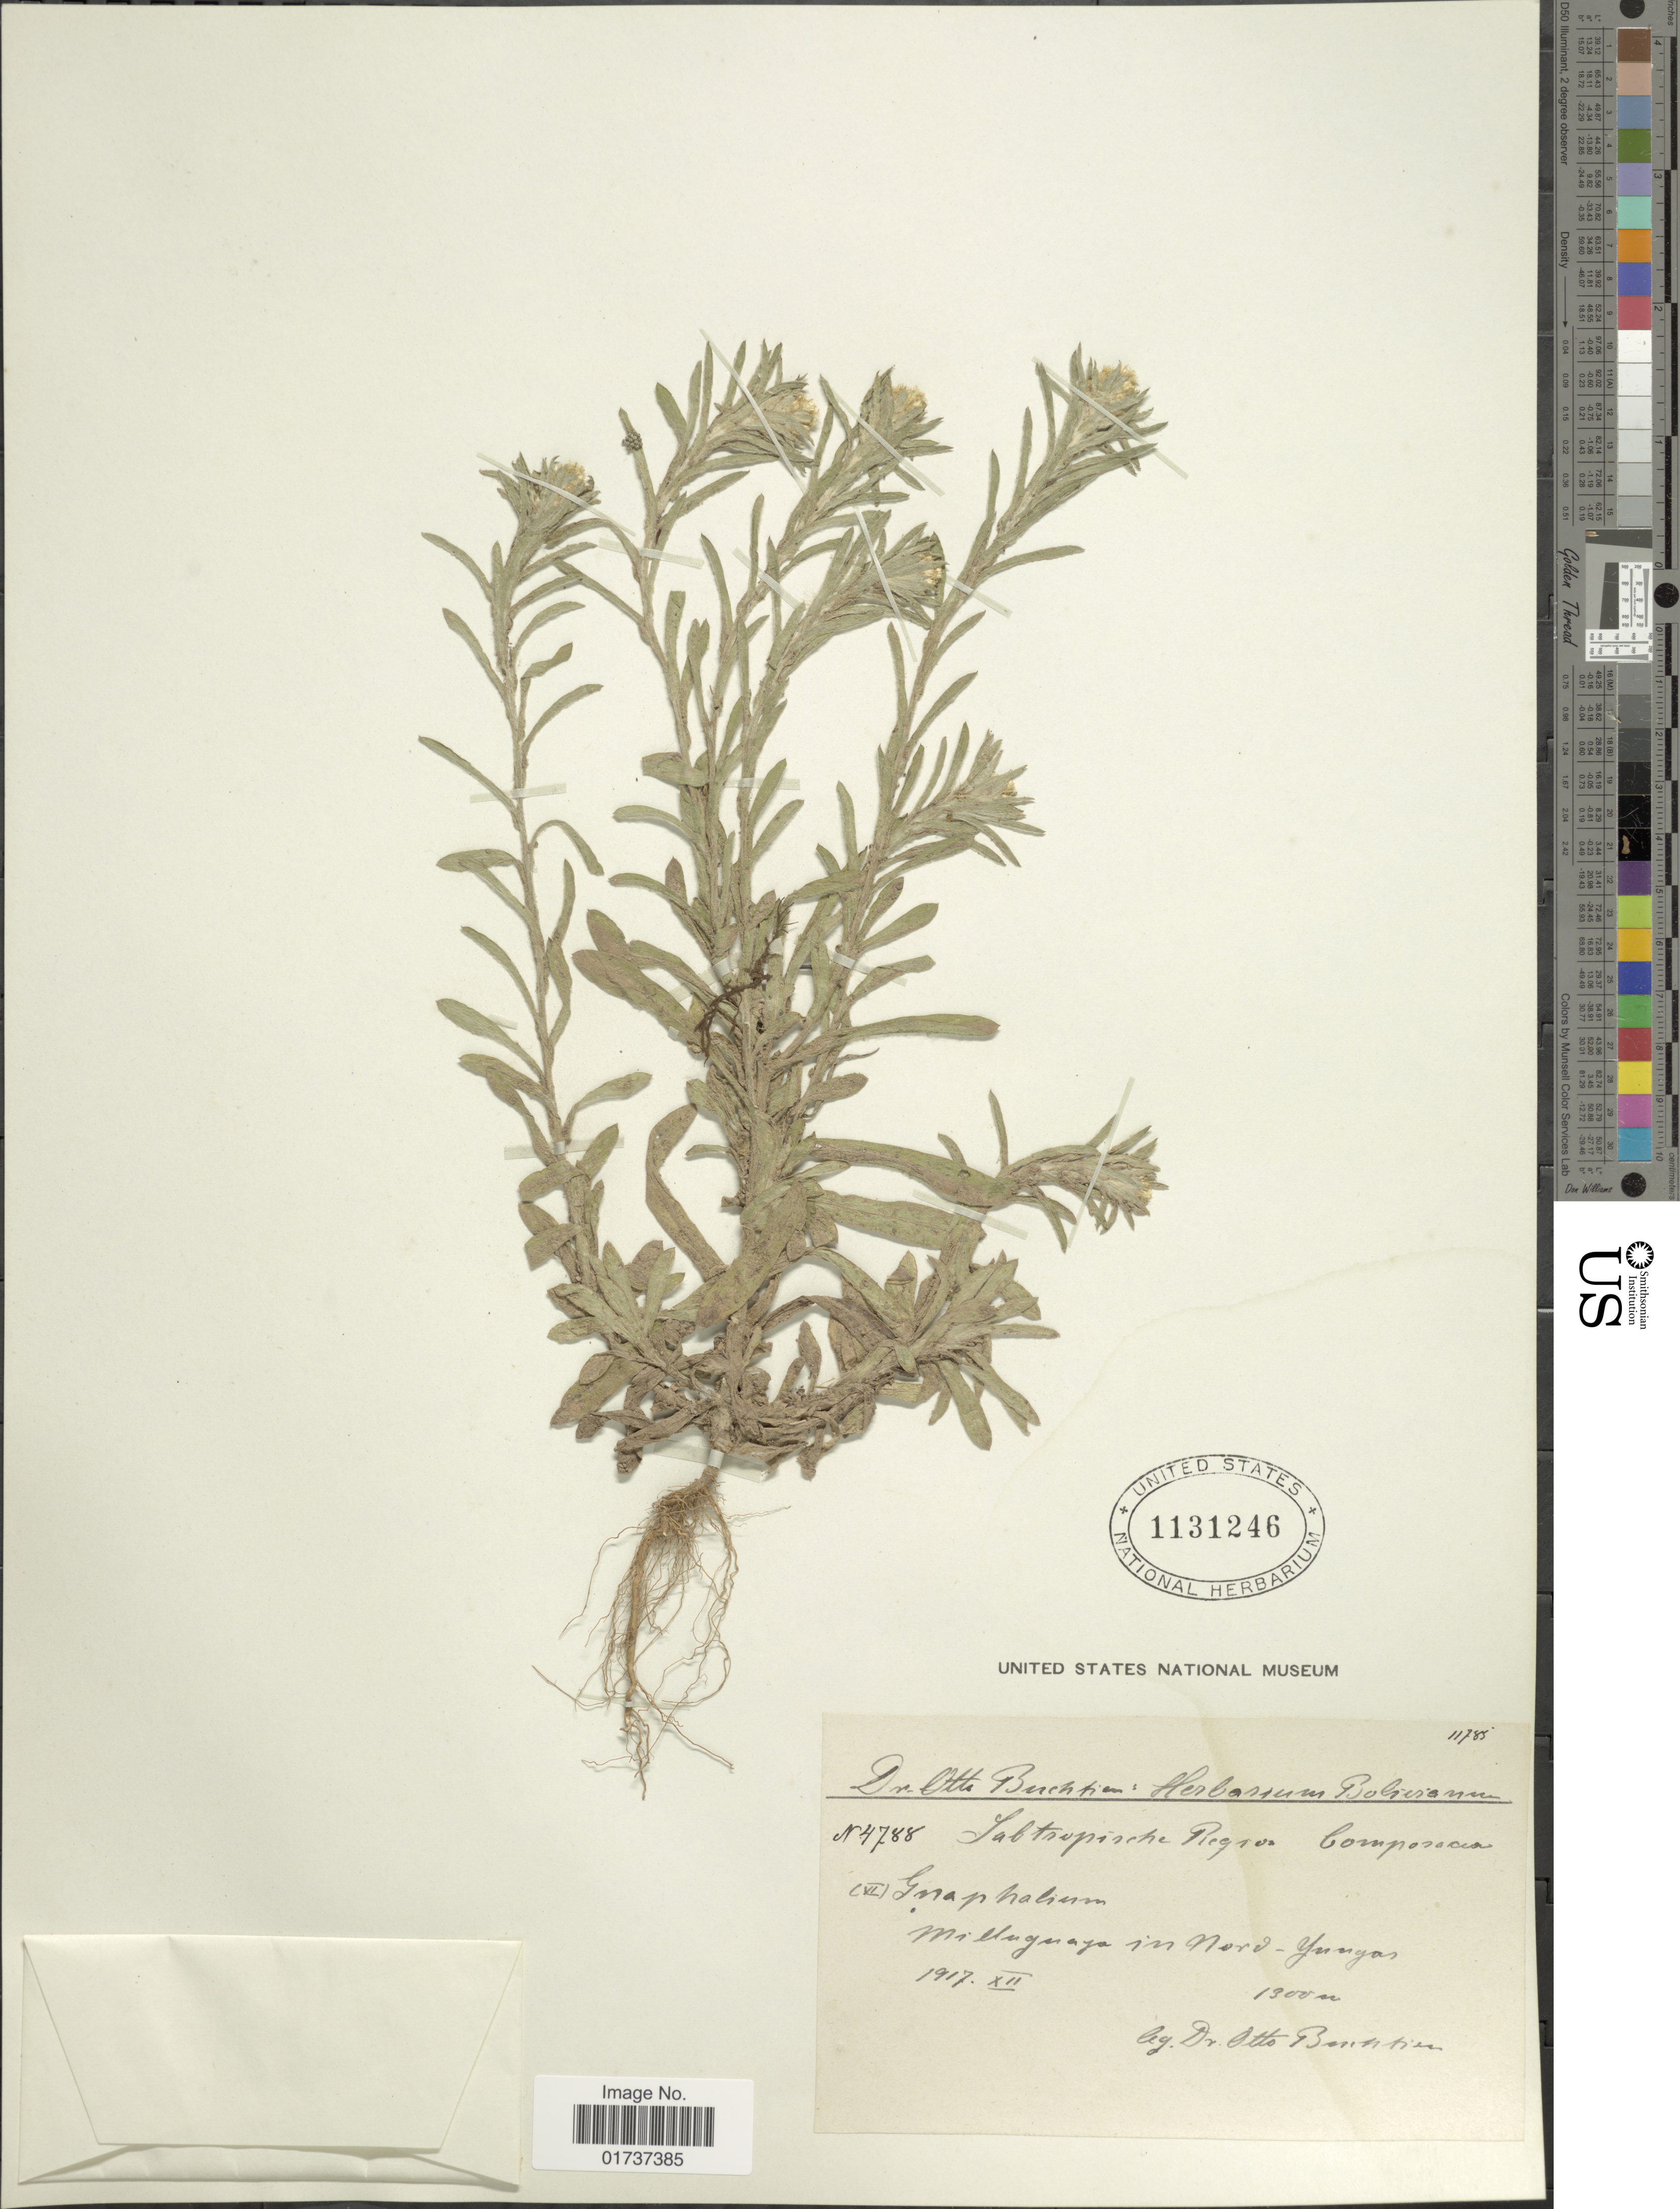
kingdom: Plantae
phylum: Tracheophyta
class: Magnoliopsida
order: Asterales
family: Asteraceae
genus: Gnaphalium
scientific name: Gnaphalium sp.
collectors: O. Buchtien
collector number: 4788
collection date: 1917-12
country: Bolivia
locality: Subtropisch Regio, Milluguaya in Nord-Yungas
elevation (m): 1300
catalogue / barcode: US 1131246